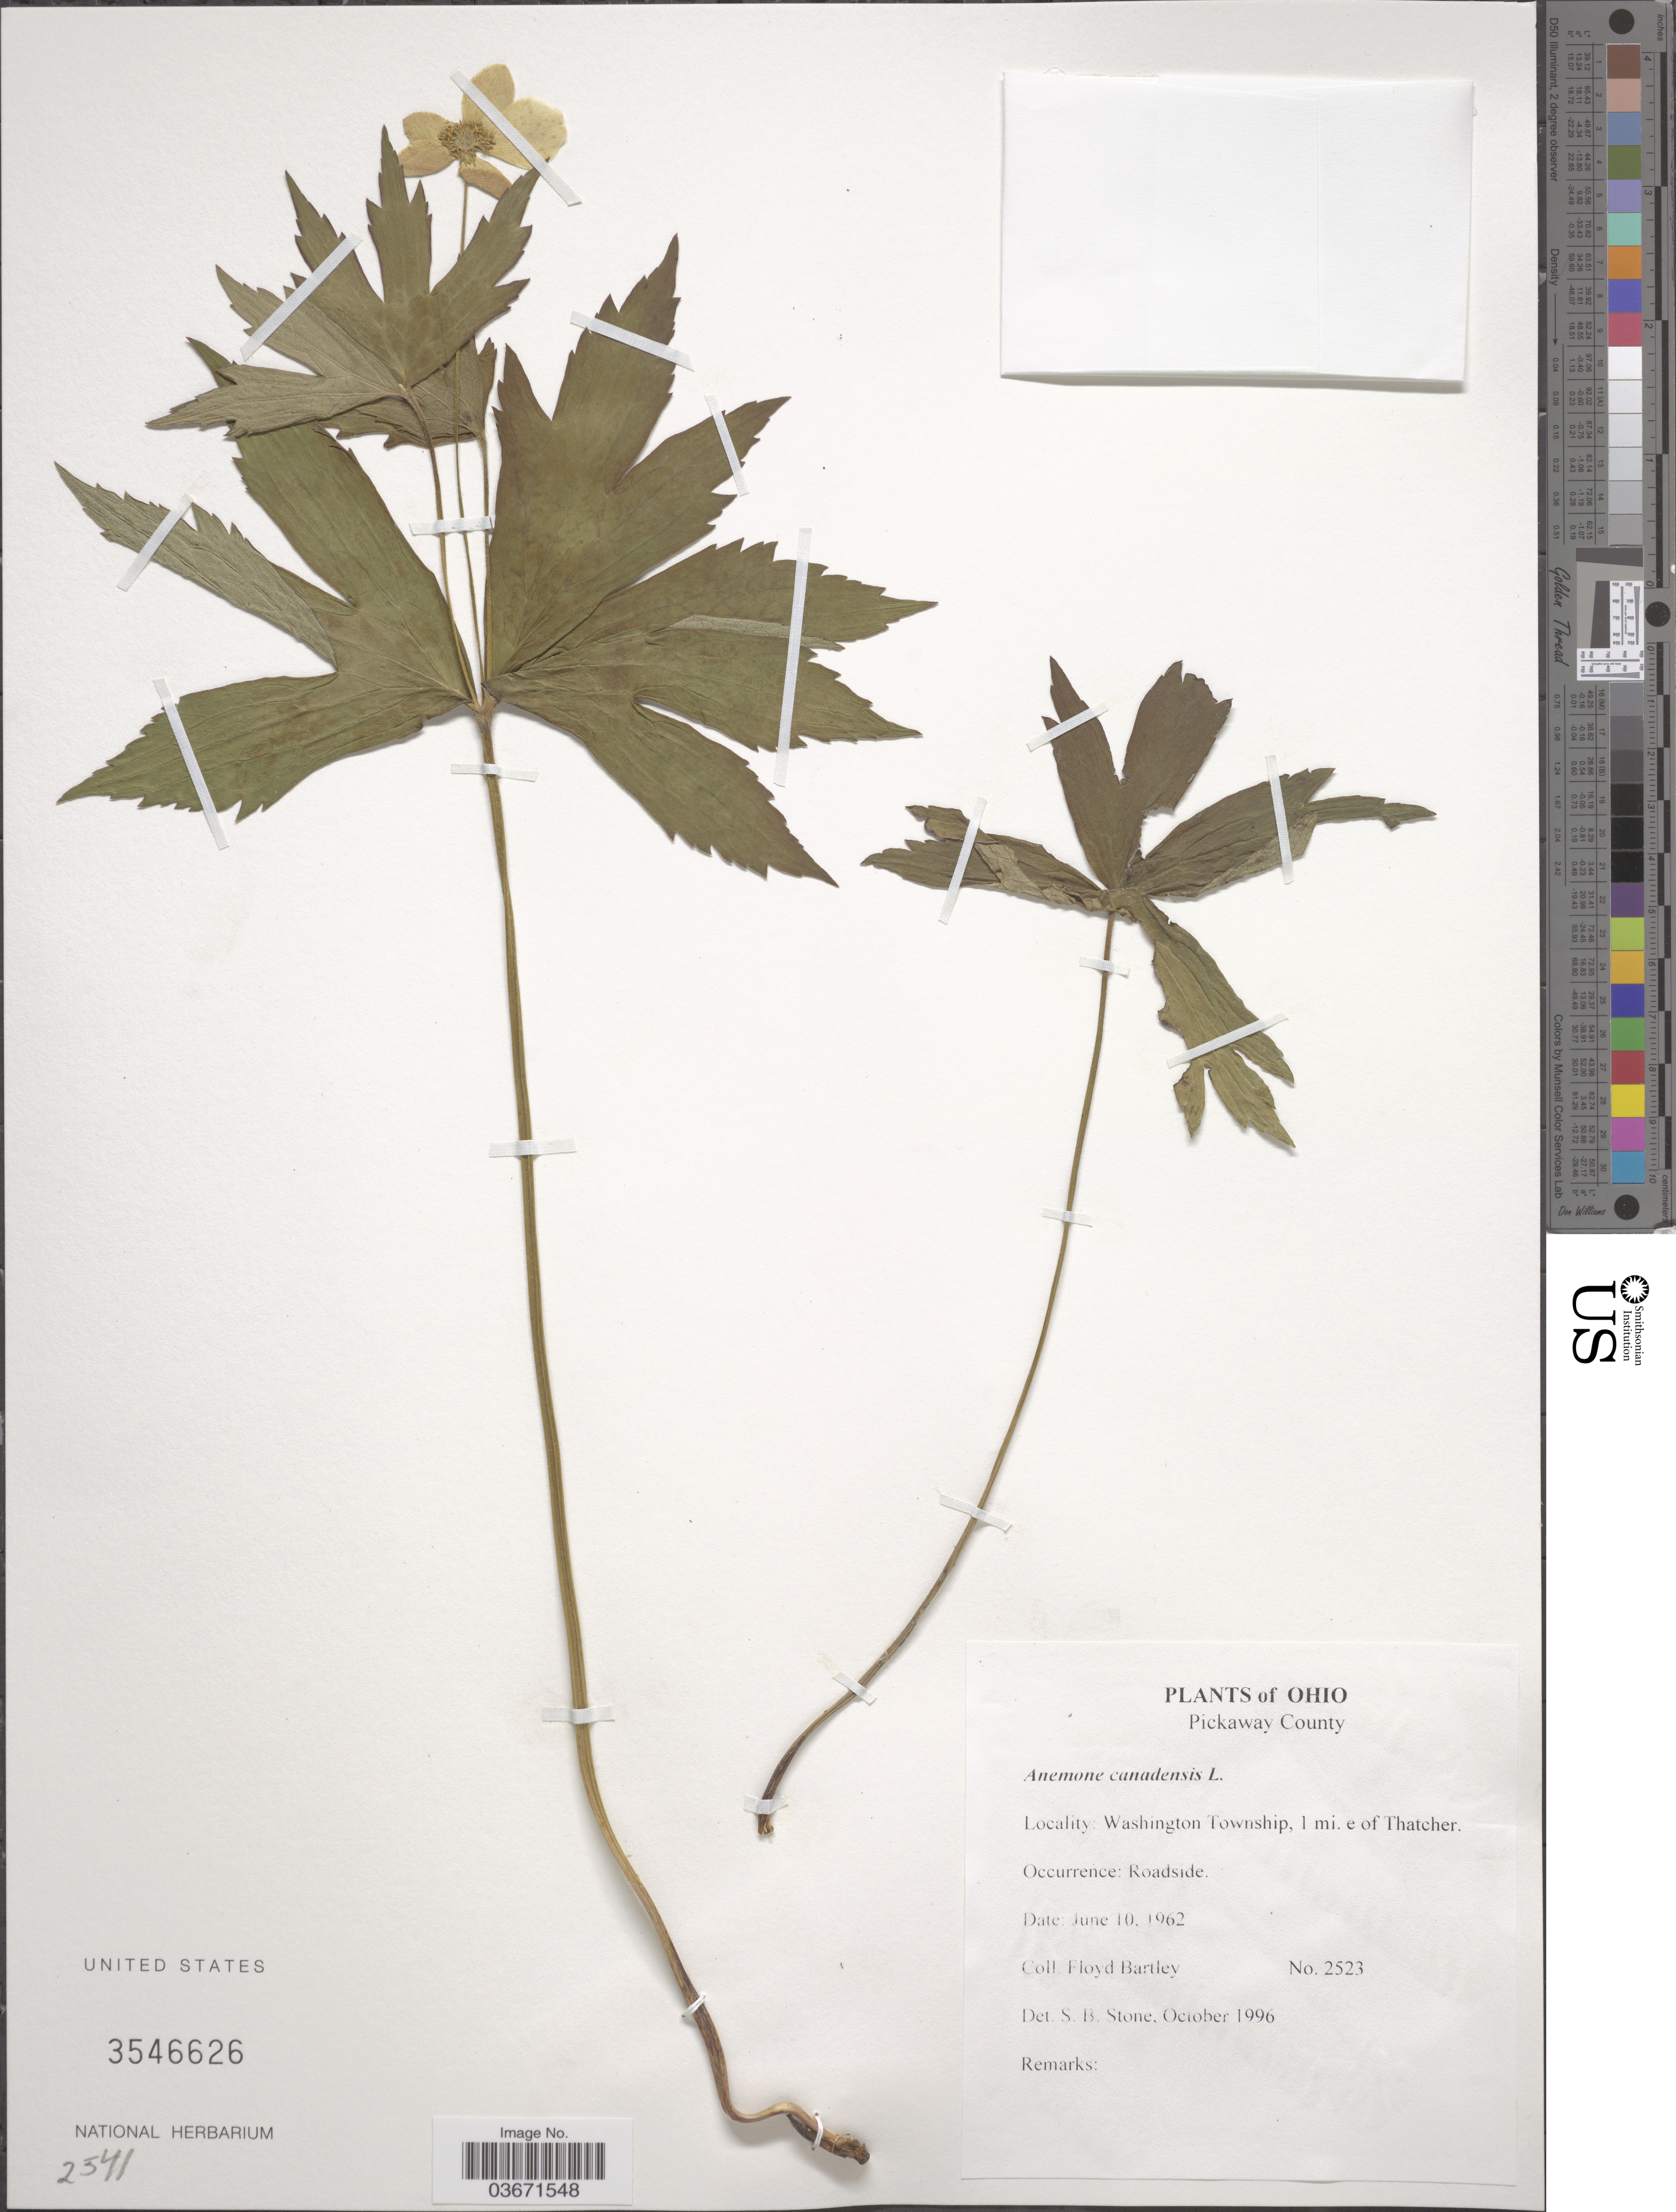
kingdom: Plantae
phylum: Tracheophyta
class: Magnoliopsida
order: Ranunculales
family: Ranunculaceae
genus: Anemone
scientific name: Anemone canadensis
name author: L.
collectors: F. Bartley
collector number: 2523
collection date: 1962-06-10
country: United States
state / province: Ohio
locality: Pickaway County. Washington Township, 1 mi. e. of Thatcher.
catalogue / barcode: US 3546626